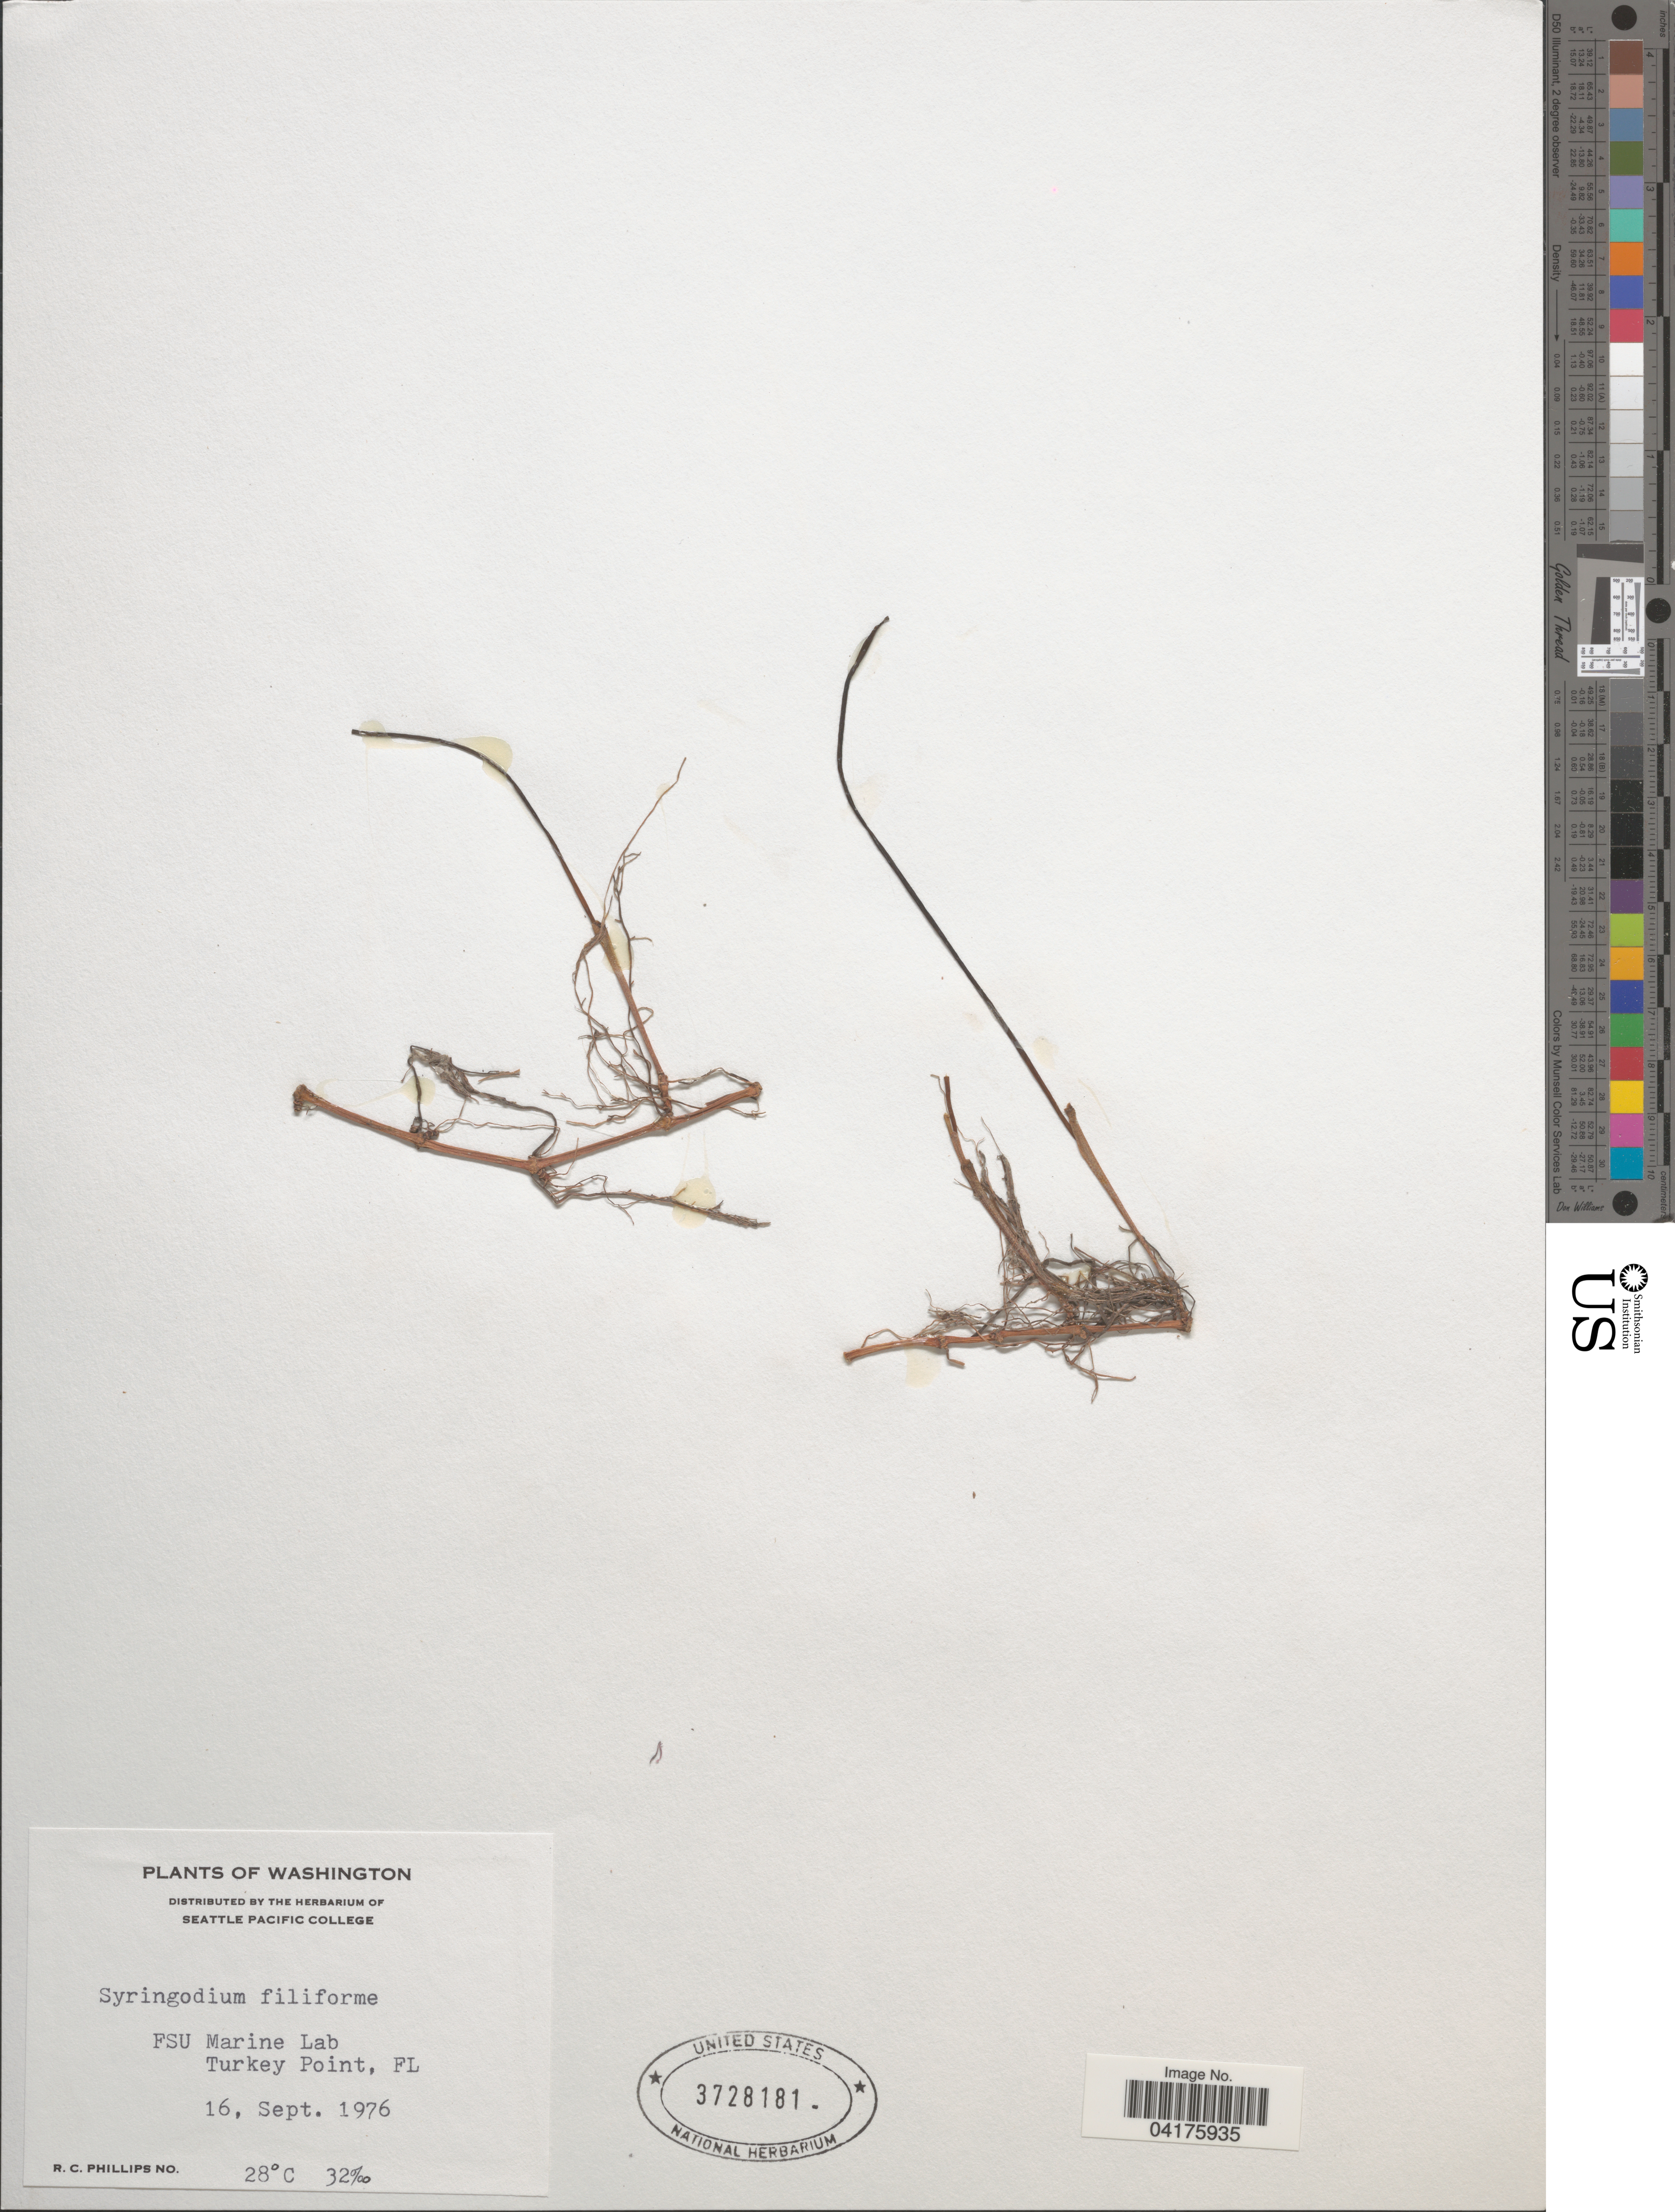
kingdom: Plantae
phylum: Tracheophyta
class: Liliopsida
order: Alismatales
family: Cymodoceaceae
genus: Syringodium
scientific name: Syringodium filiforme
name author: Kütz.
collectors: R. C. Phillips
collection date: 1976-09-16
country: United States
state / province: Florida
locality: FSU Marine Lab. Turkey Point, FL.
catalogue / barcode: US 3728181